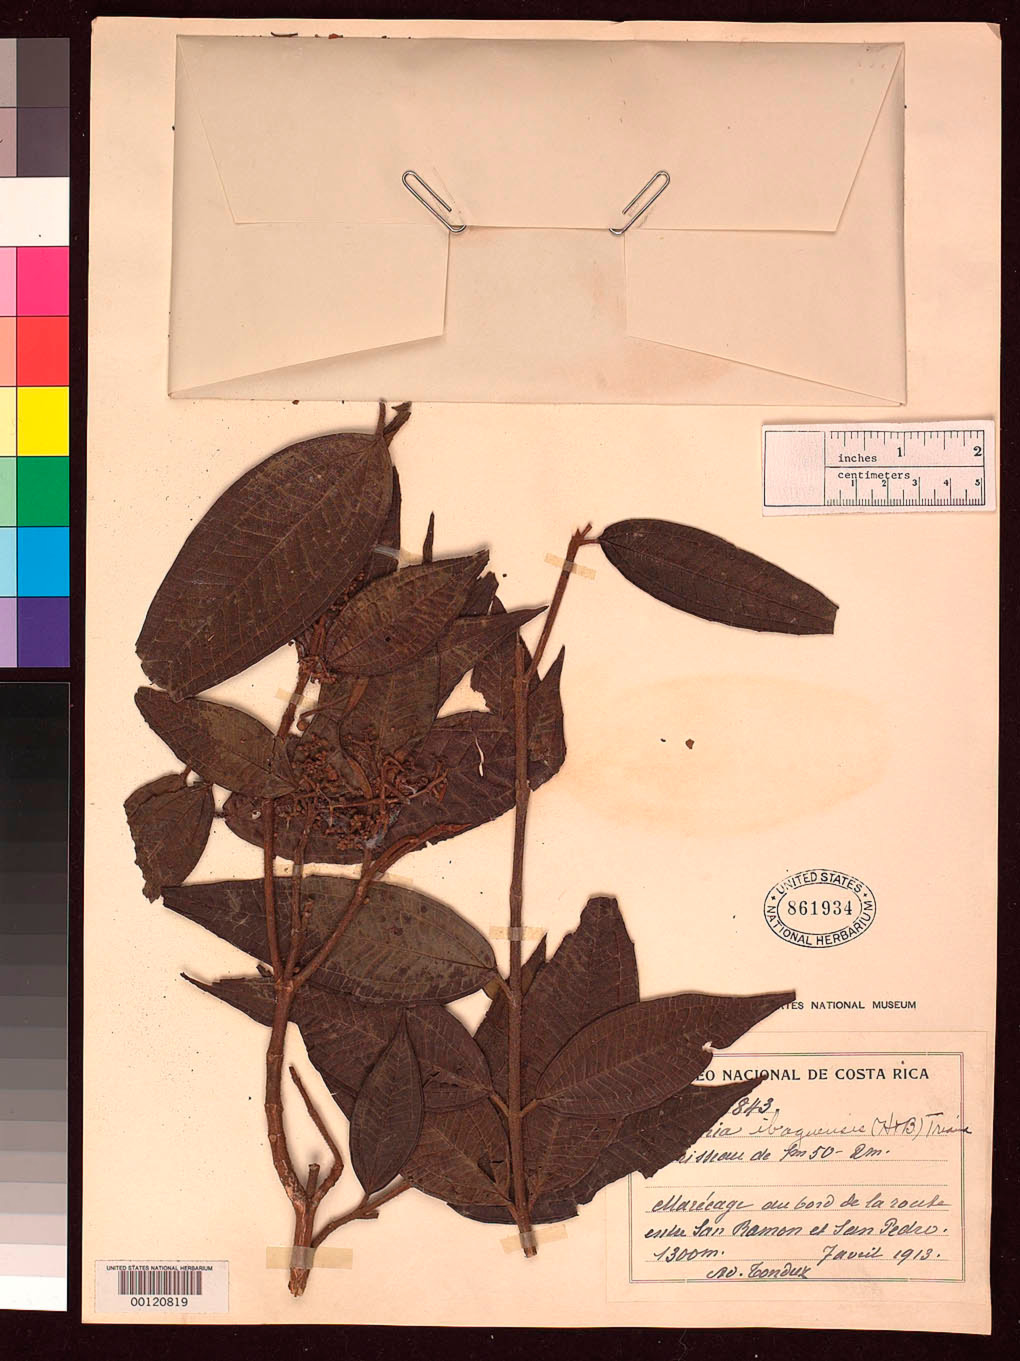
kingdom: Plantae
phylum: Tracheophyta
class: Magnoliopsida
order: Myrtales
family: Melastomataceae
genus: Miconia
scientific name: Miconia sancti-ramoni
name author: Kraenzl.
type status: Isotype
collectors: A. Tonduz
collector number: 17843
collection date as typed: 07 Apr 1913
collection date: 1913-04-07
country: Costa Rica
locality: Between San Ramon and San Pedro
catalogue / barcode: US 861934